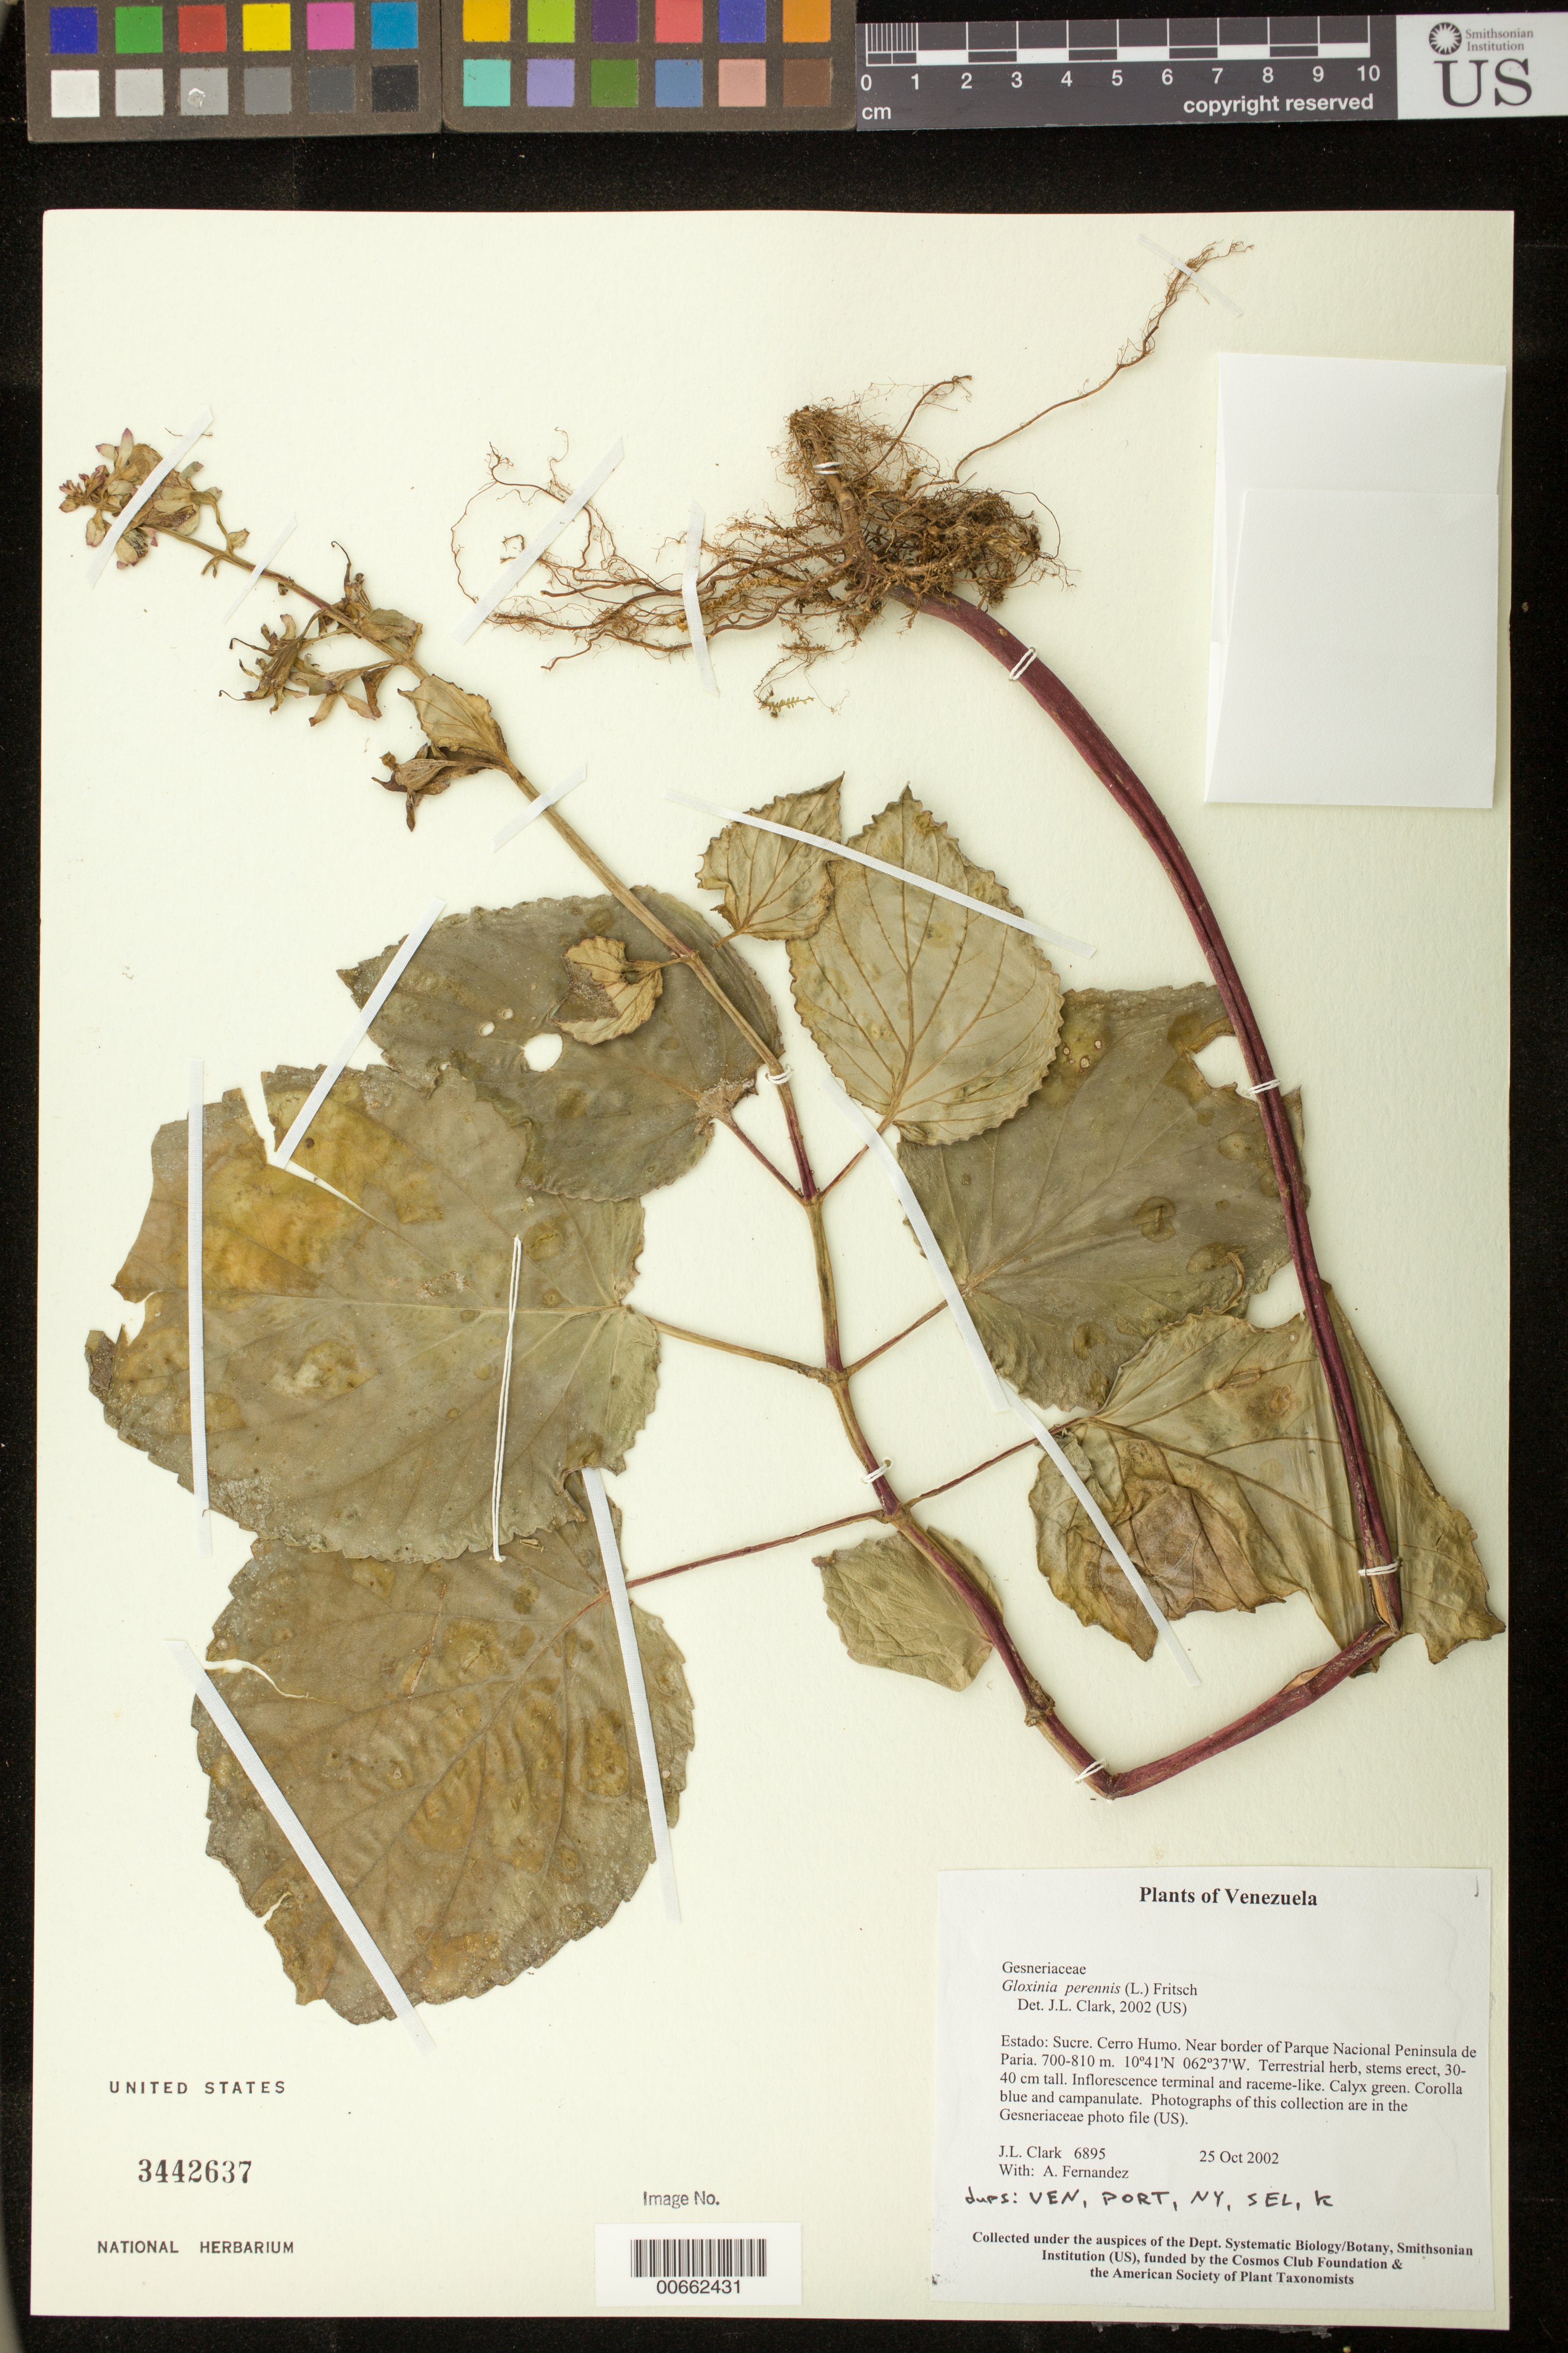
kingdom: Plantae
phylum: Tracheophyta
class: Magnoliopsida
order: Lamiales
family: Gesneriaceae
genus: Gloxinia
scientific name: Gloxinia perennis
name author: (L.) Fritsch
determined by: Clark, J. L., (SEL), The Marie Selby Botanical Garden (UNITED STATES)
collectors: J. L. Clark & A. Fernandez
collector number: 6895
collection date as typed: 25 Oct 2002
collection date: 2002-10-25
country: Venezuela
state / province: Sucre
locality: Cerro Humo. Near border of Parque Nacional Peninsula de Paria.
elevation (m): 700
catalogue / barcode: US 3442637